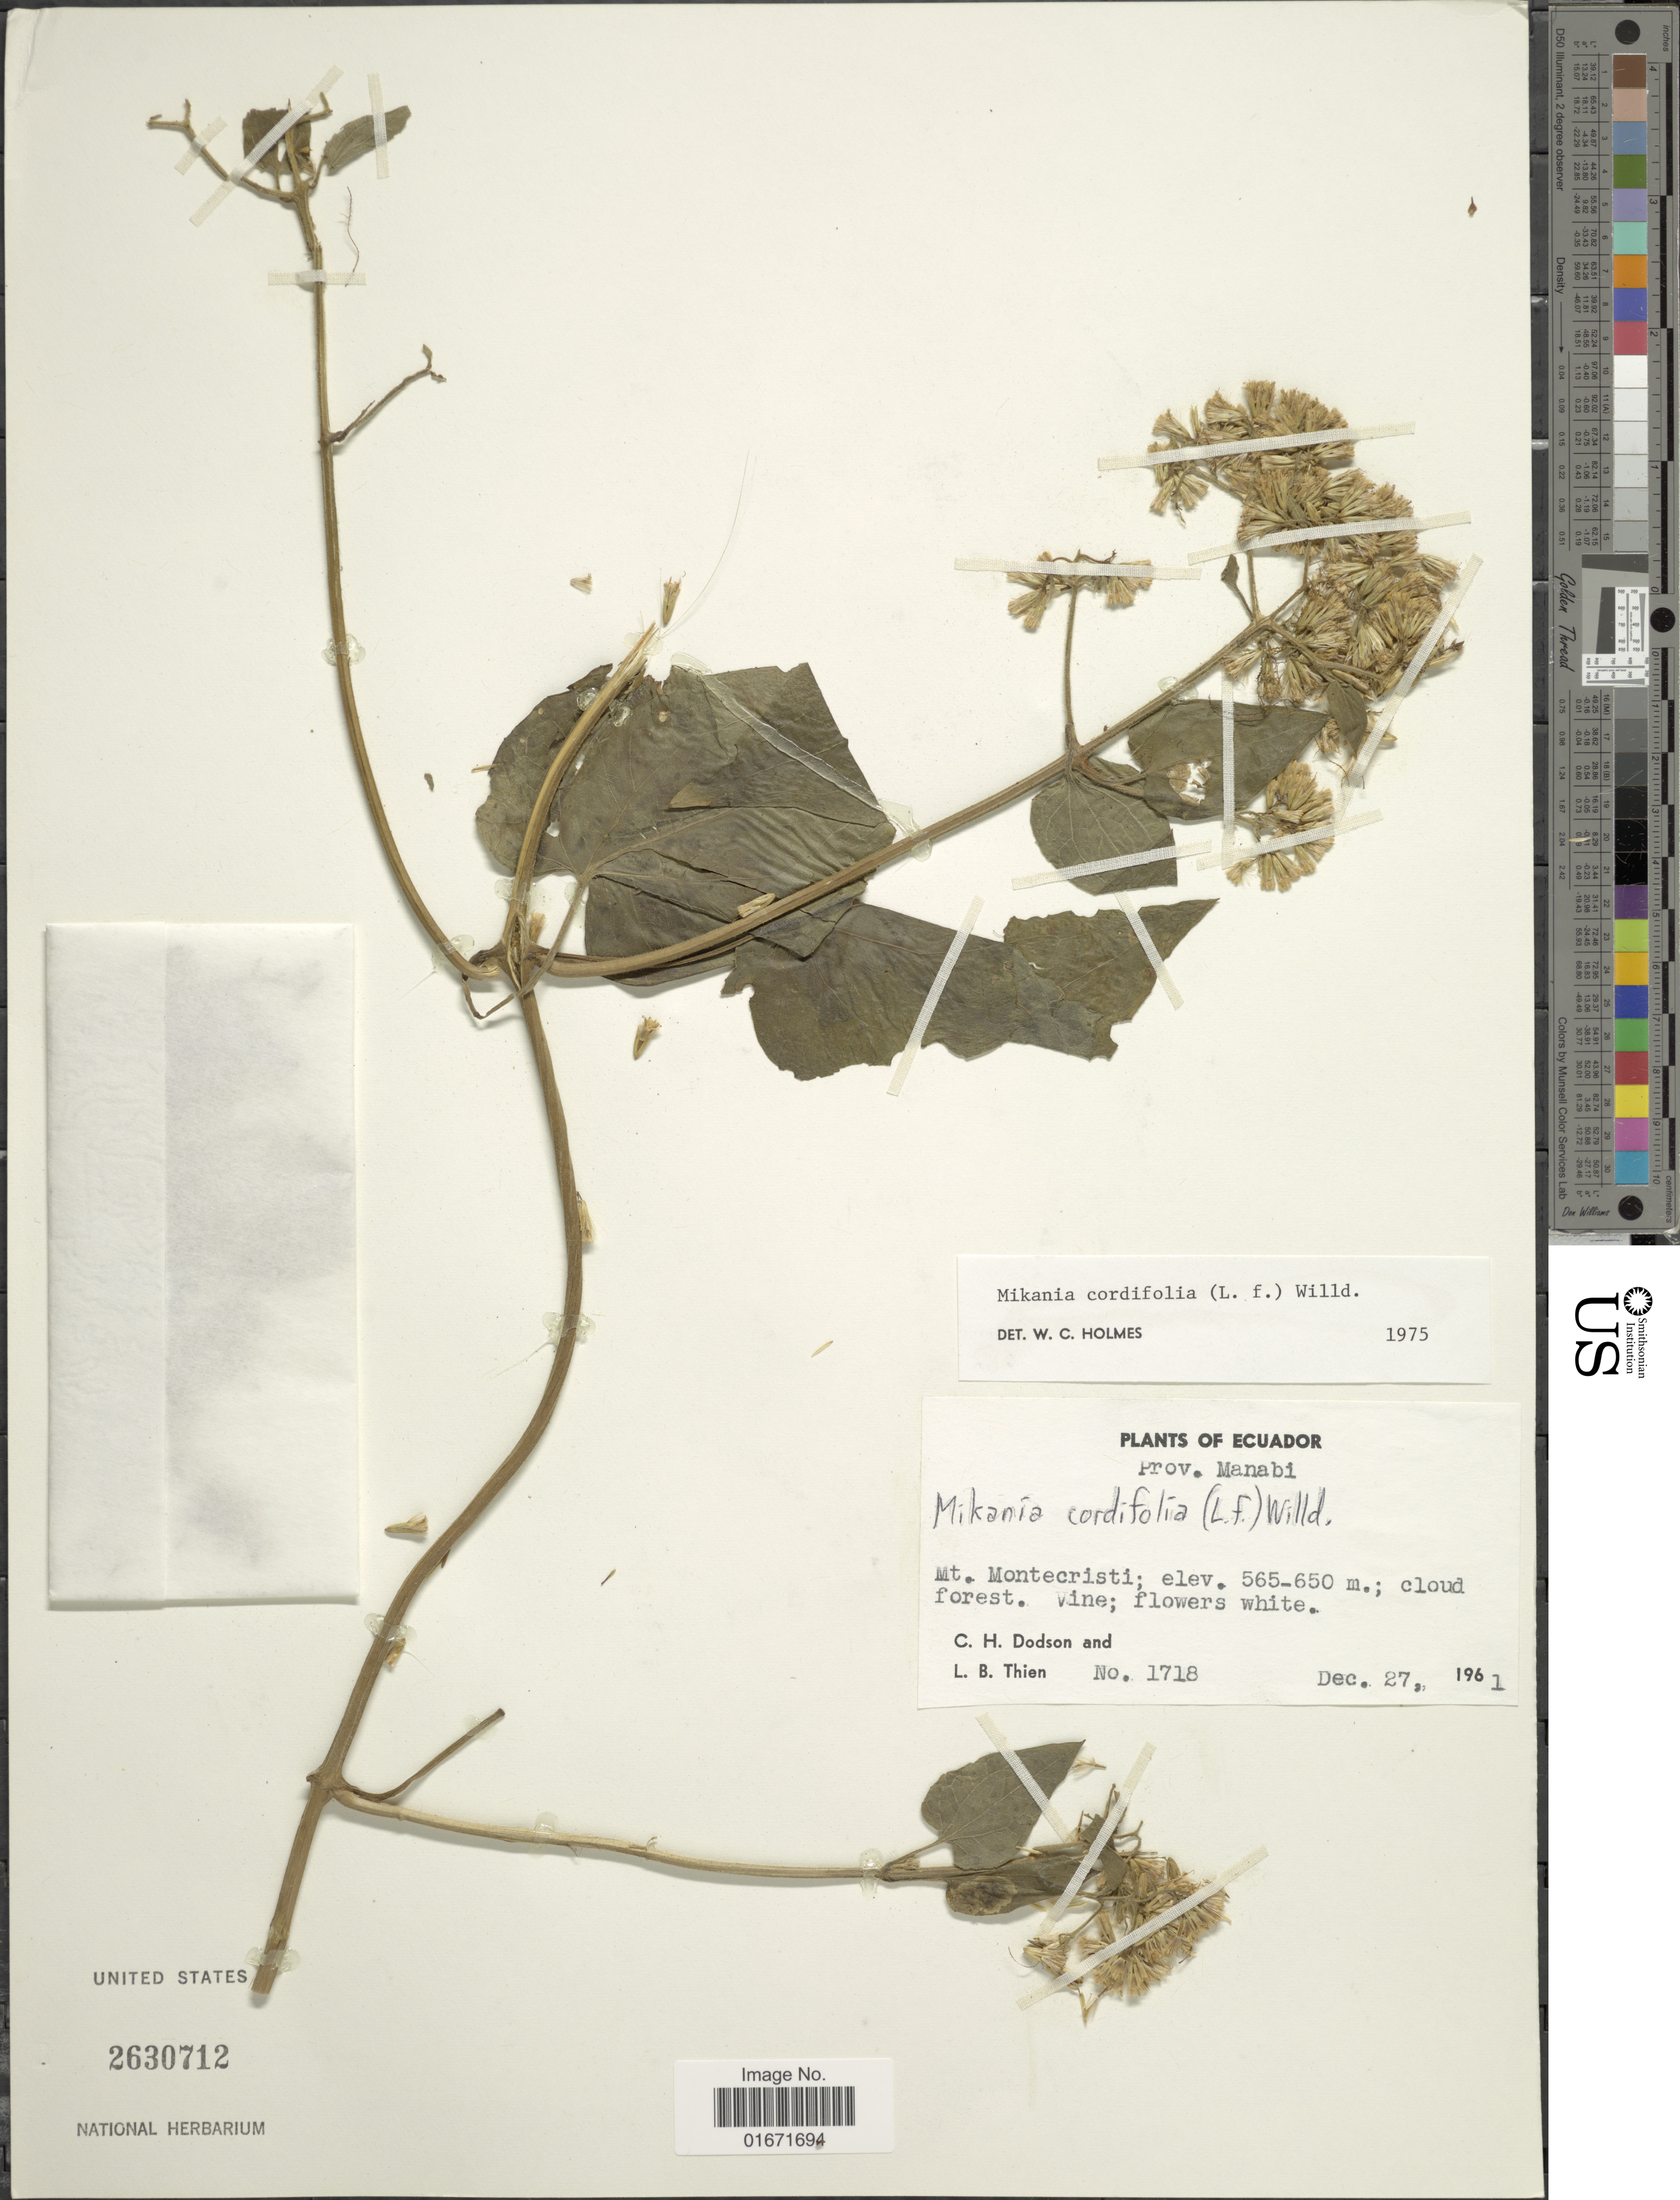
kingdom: Plantae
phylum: Tracheophyta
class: Magnoliopsida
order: Asterales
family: Asteraceae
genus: Mikania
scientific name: Mikania cordifolia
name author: Kunth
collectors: C. H. Dodson & L. Thien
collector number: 1718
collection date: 1961-12-27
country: Ecuador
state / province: Manabí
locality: Prov. Manabi. Mt. Montecristi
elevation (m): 565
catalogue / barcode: US 2630712